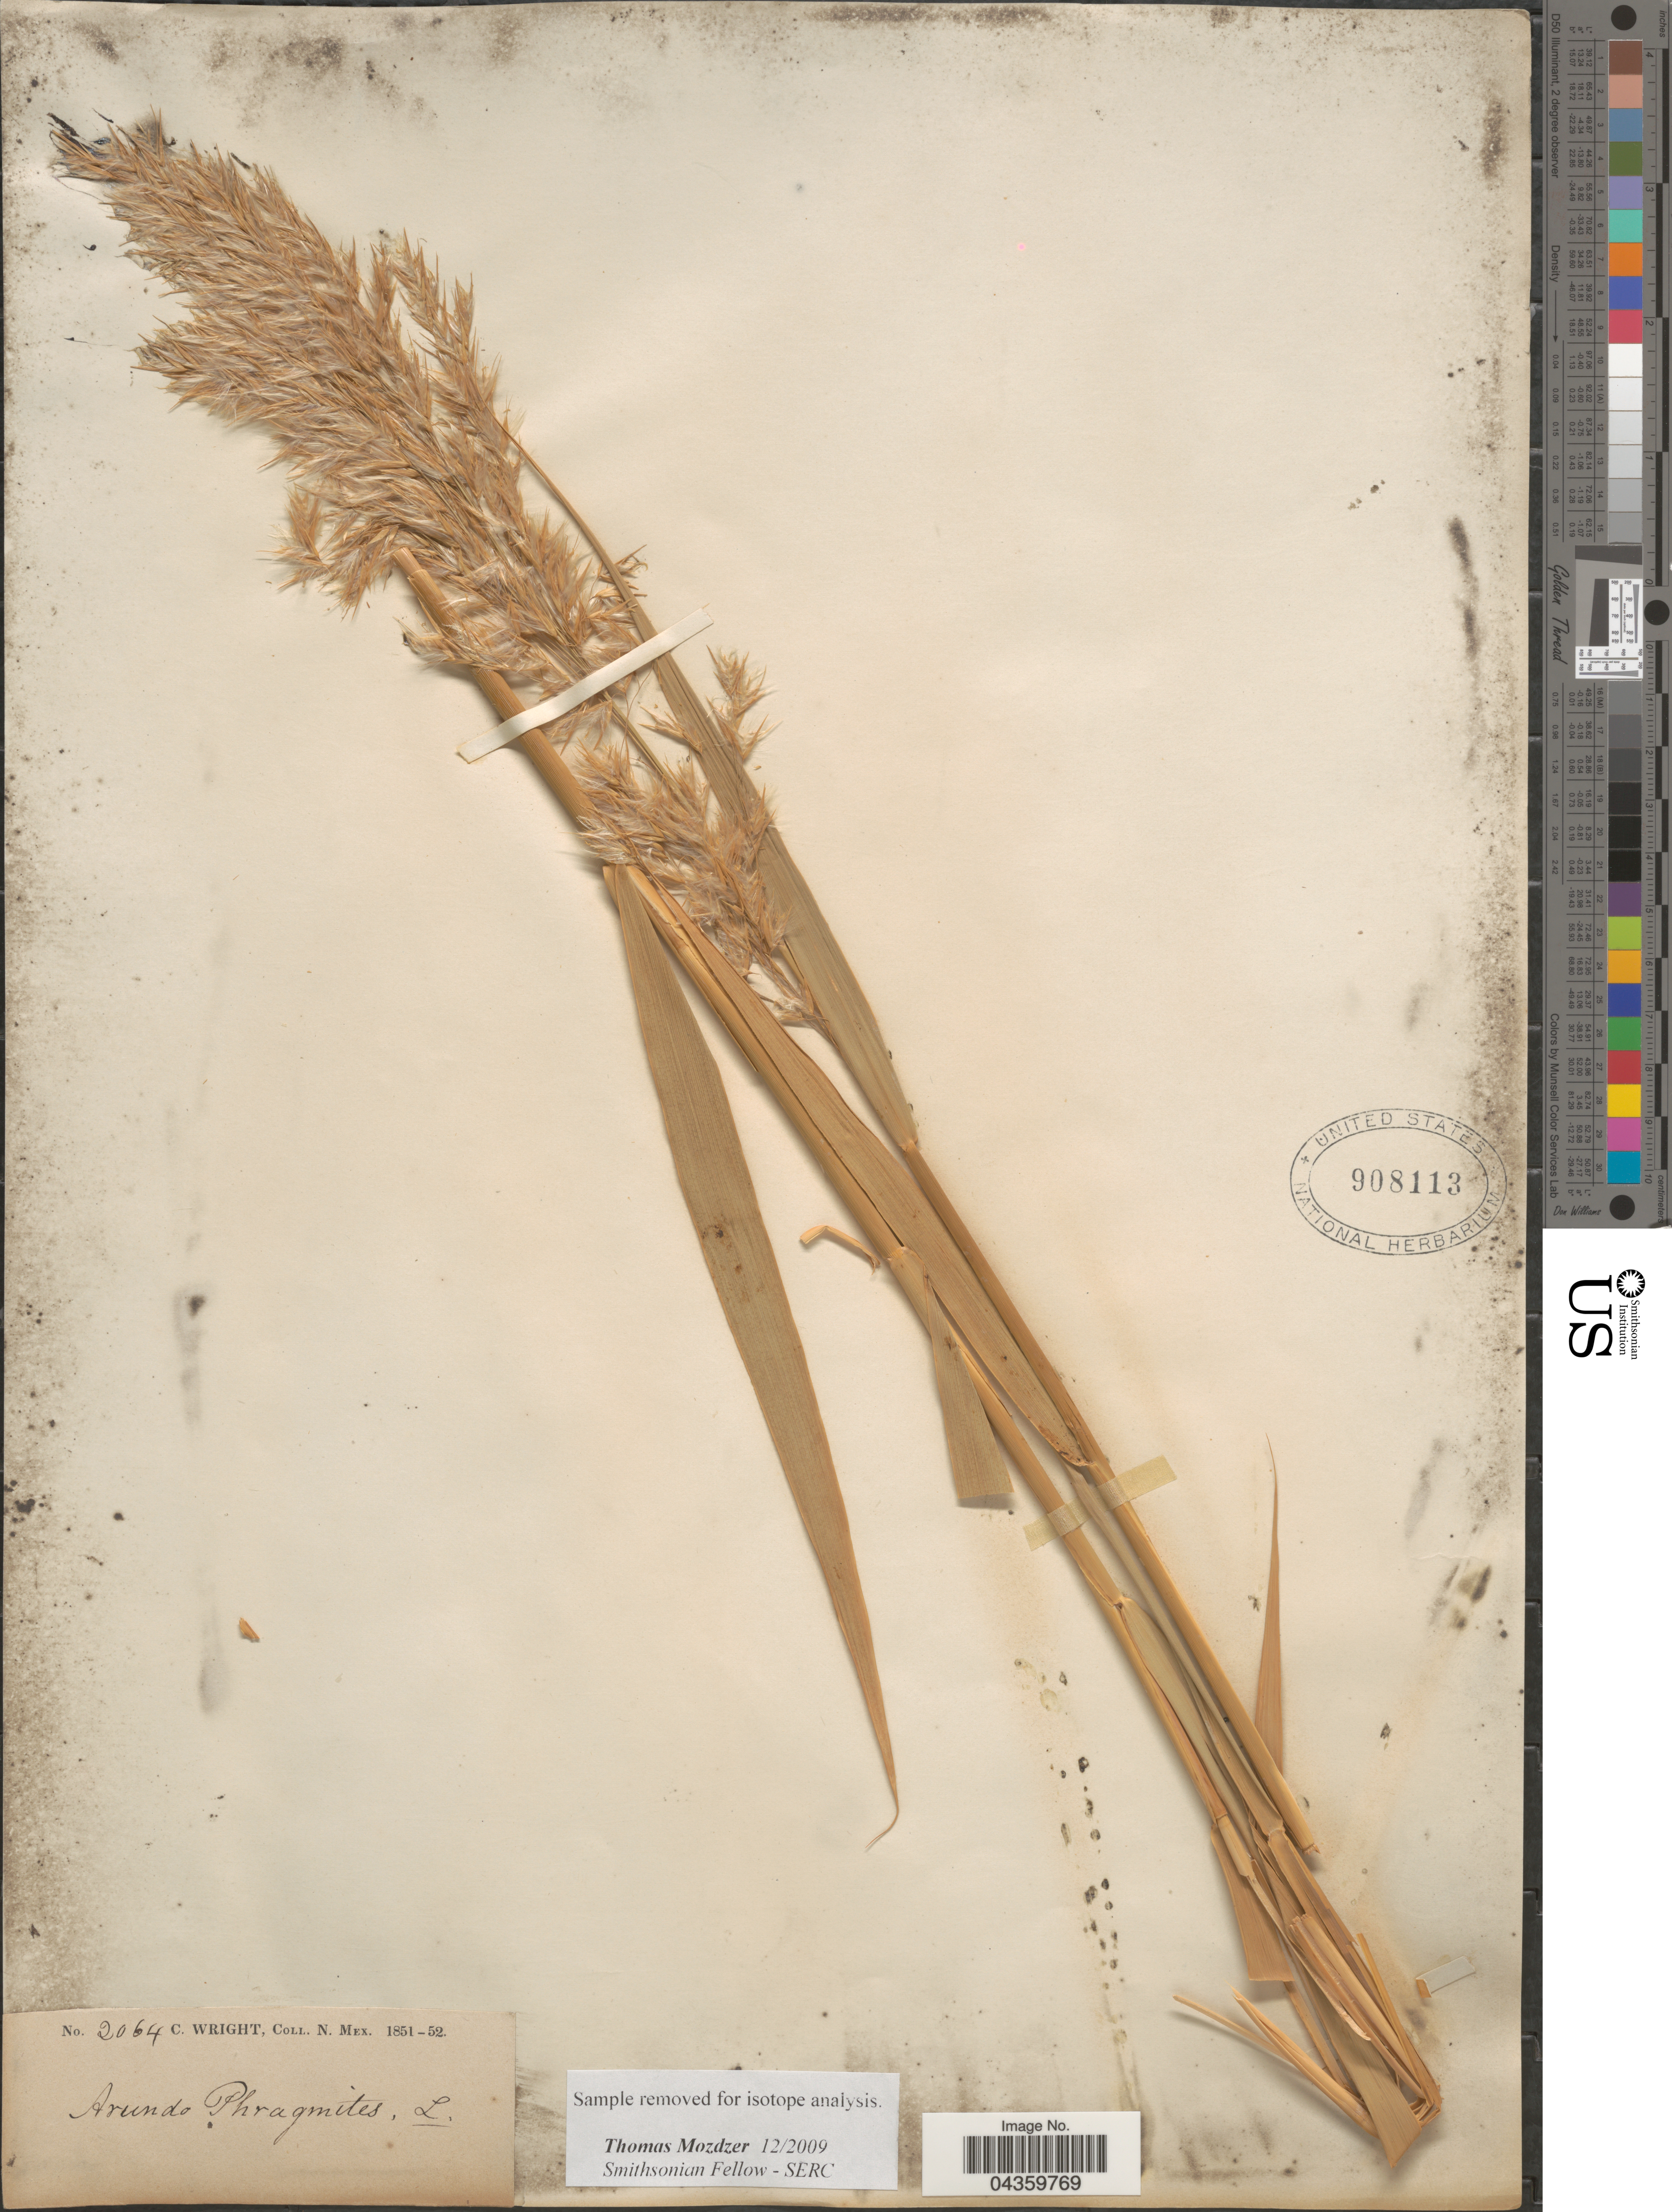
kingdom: Plantae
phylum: Tracheophyta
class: Liliopsida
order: Poales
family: Poaceae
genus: Phragmites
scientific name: Phragmites australis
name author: (Cav.) Trin. ex Steud.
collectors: C. Wright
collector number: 2064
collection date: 1851/1852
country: United States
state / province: New Mexico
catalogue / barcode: US 908113